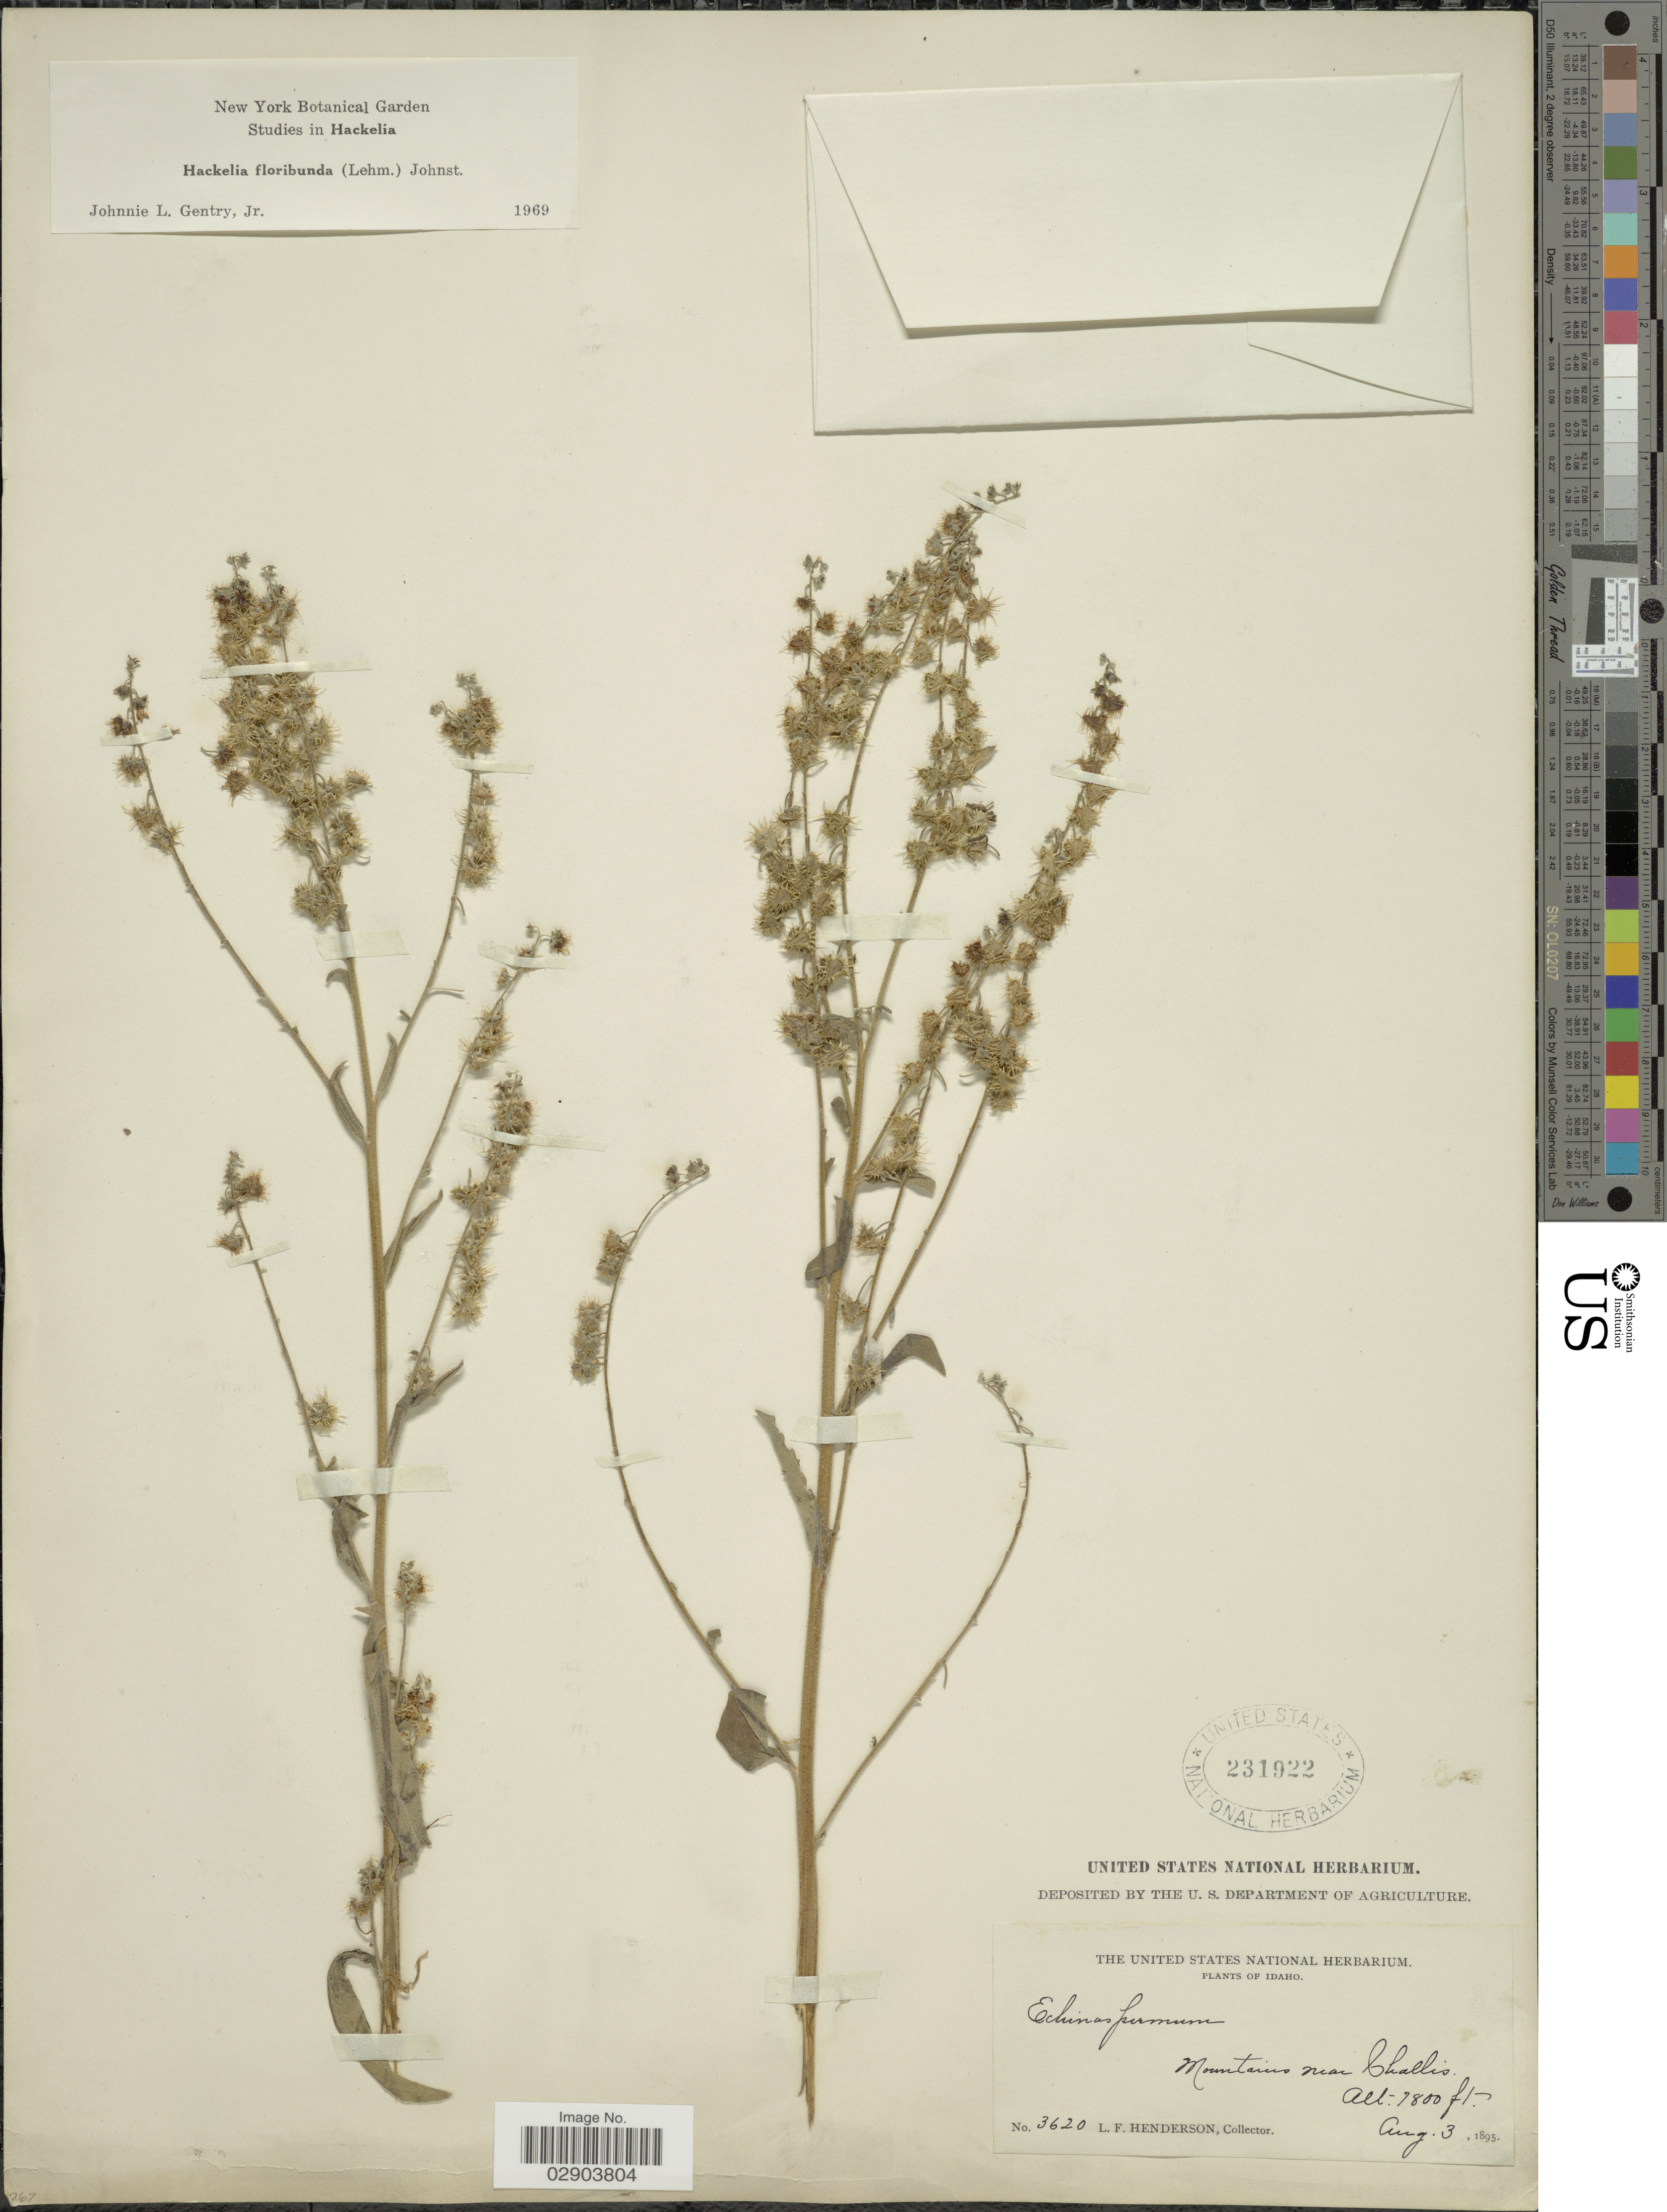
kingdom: Plantae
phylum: Tracheophyta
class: Magnoliopsida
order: Boraginales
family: Boraginaceae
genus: Hackelia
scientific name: Hackelia floribunda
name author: (Lehm.) I.M. Johnst.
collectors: L. Henderson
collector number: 3620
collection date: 1895-08-03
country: United States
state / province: Idaho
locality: Mountains near Challis.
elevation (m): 2377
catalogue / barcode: US 231922